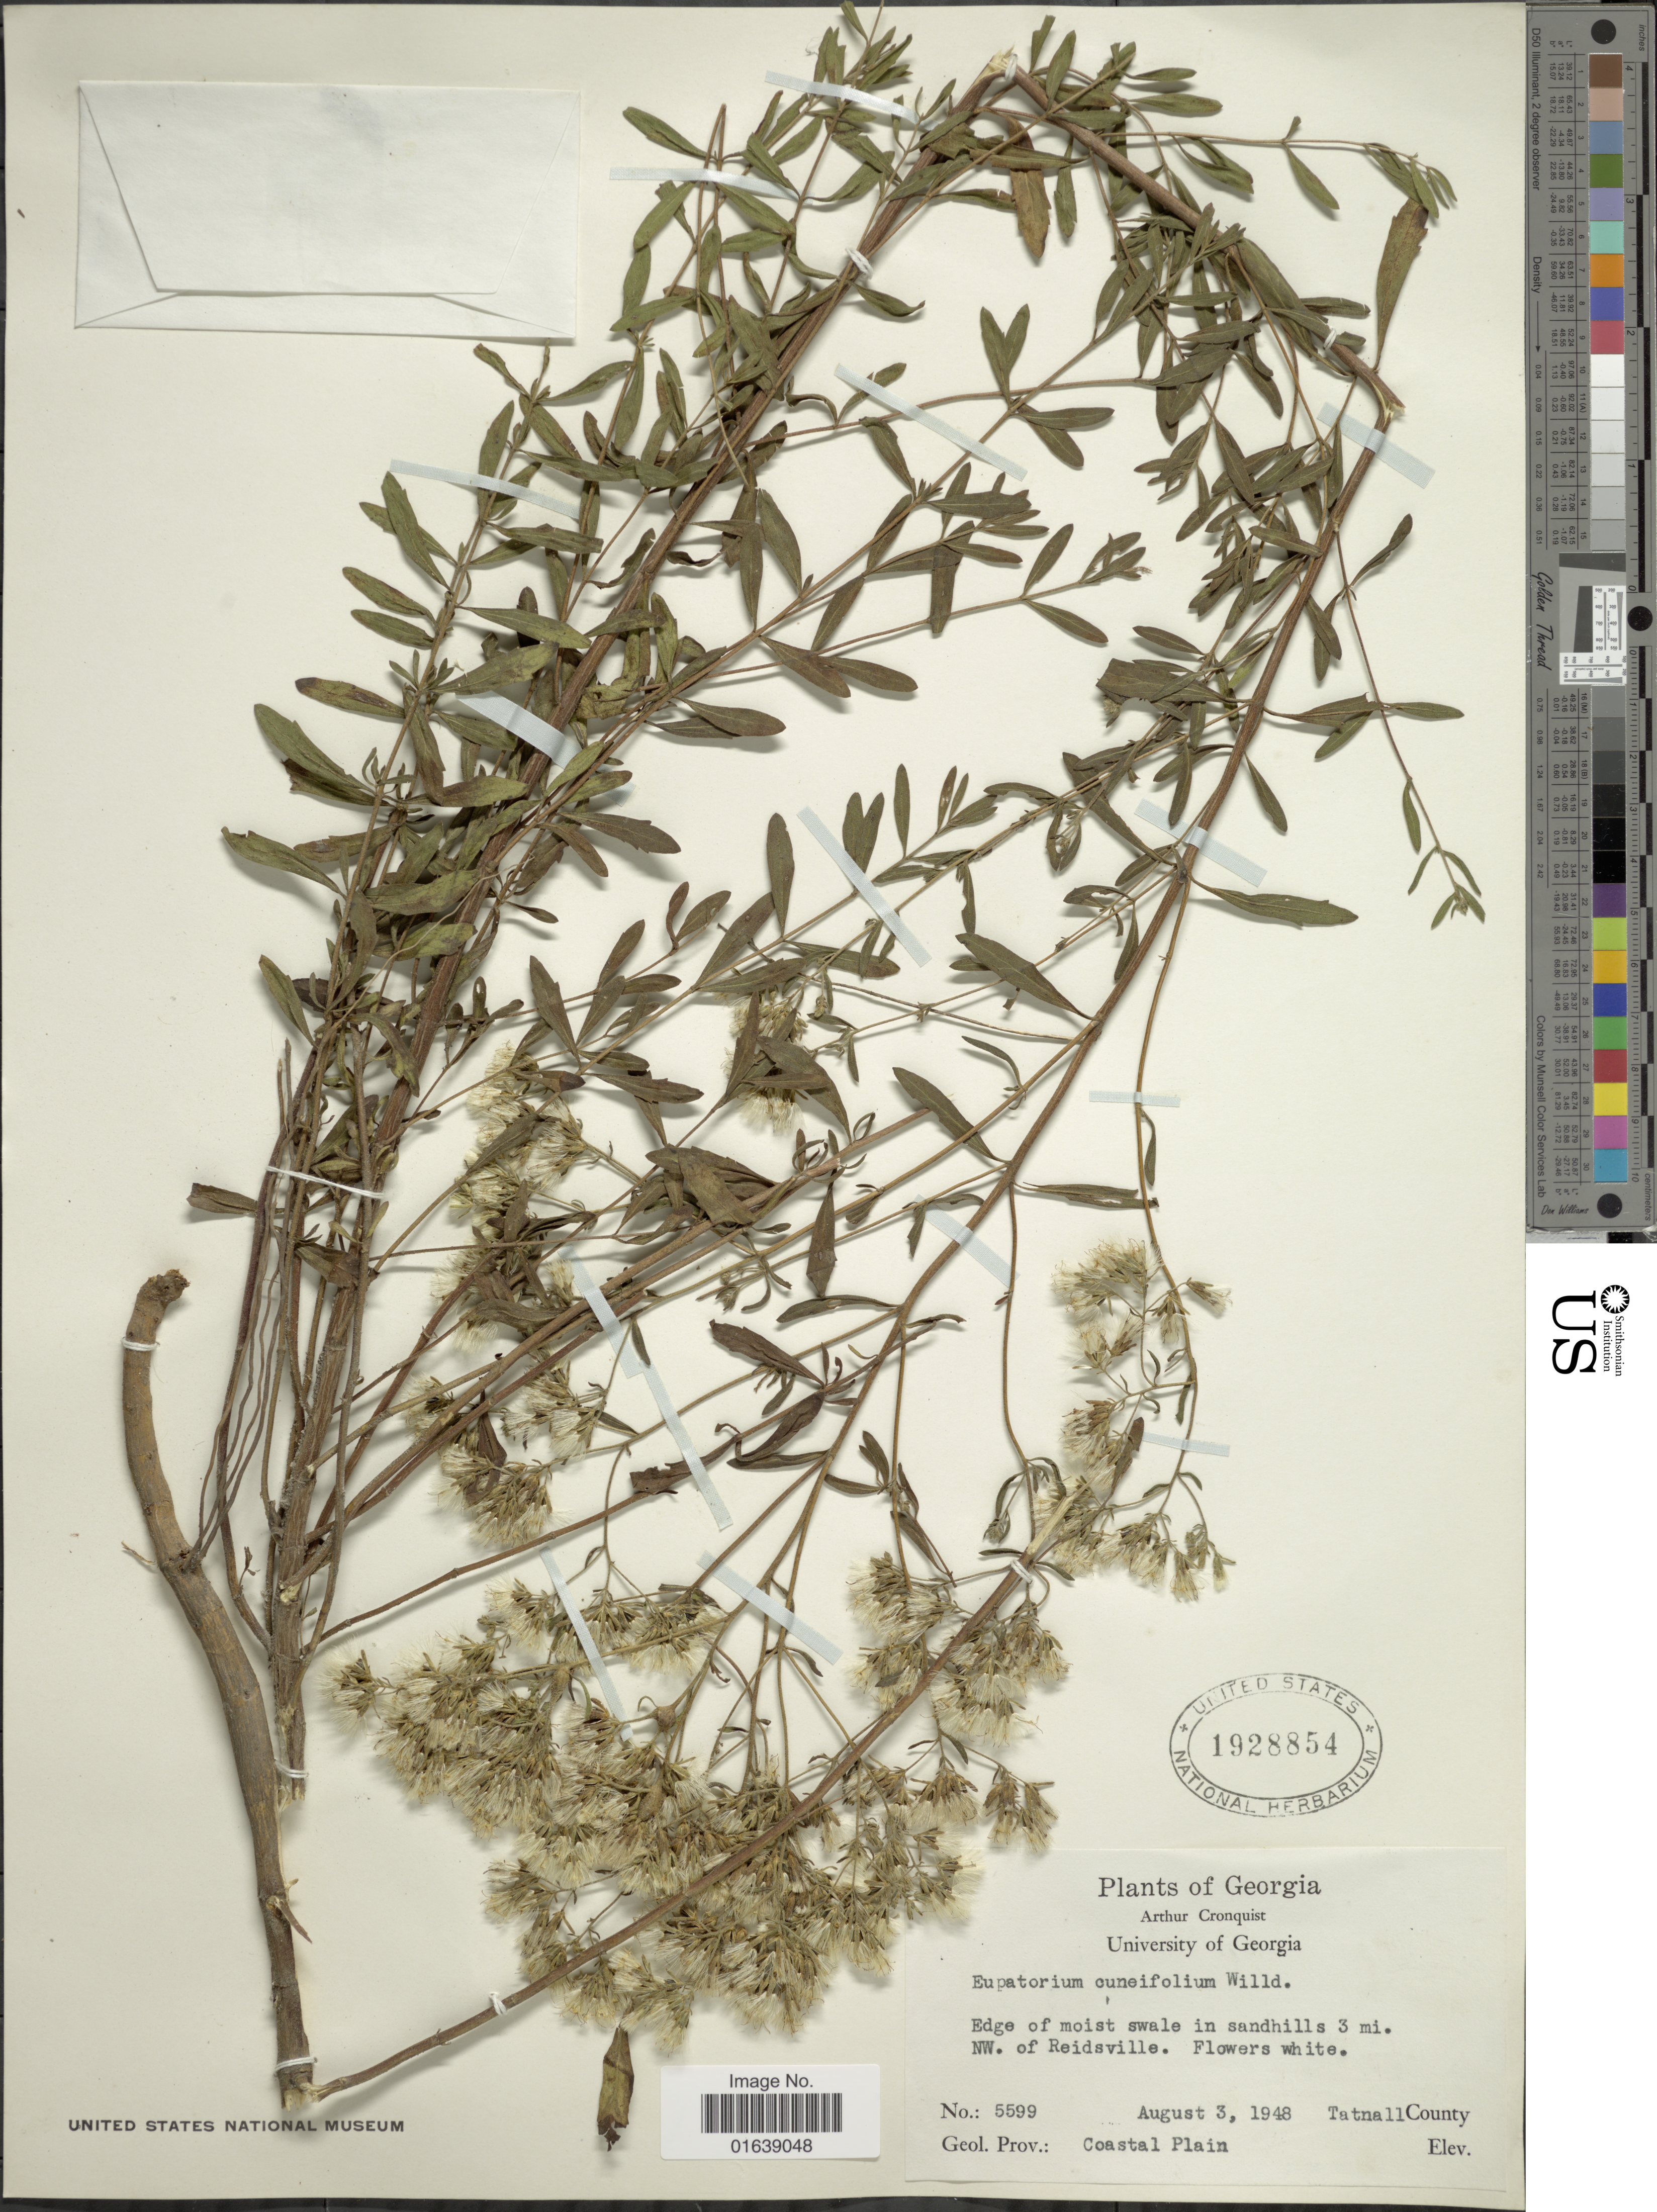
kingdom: Plantae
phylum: Tracheophyta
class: Magnoliopsida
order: Asterales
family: Asteraceae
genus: Eupatorium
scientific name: Eupatorium cuneifolium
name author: Willd.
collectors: A. J. Cronquist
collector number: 5599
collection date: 1948-08-03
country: United States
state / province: Georgia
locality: Georgia. Edge of moist swale in sandhills 3 mi. NW. of Reidsville.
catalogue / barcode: US 1928854